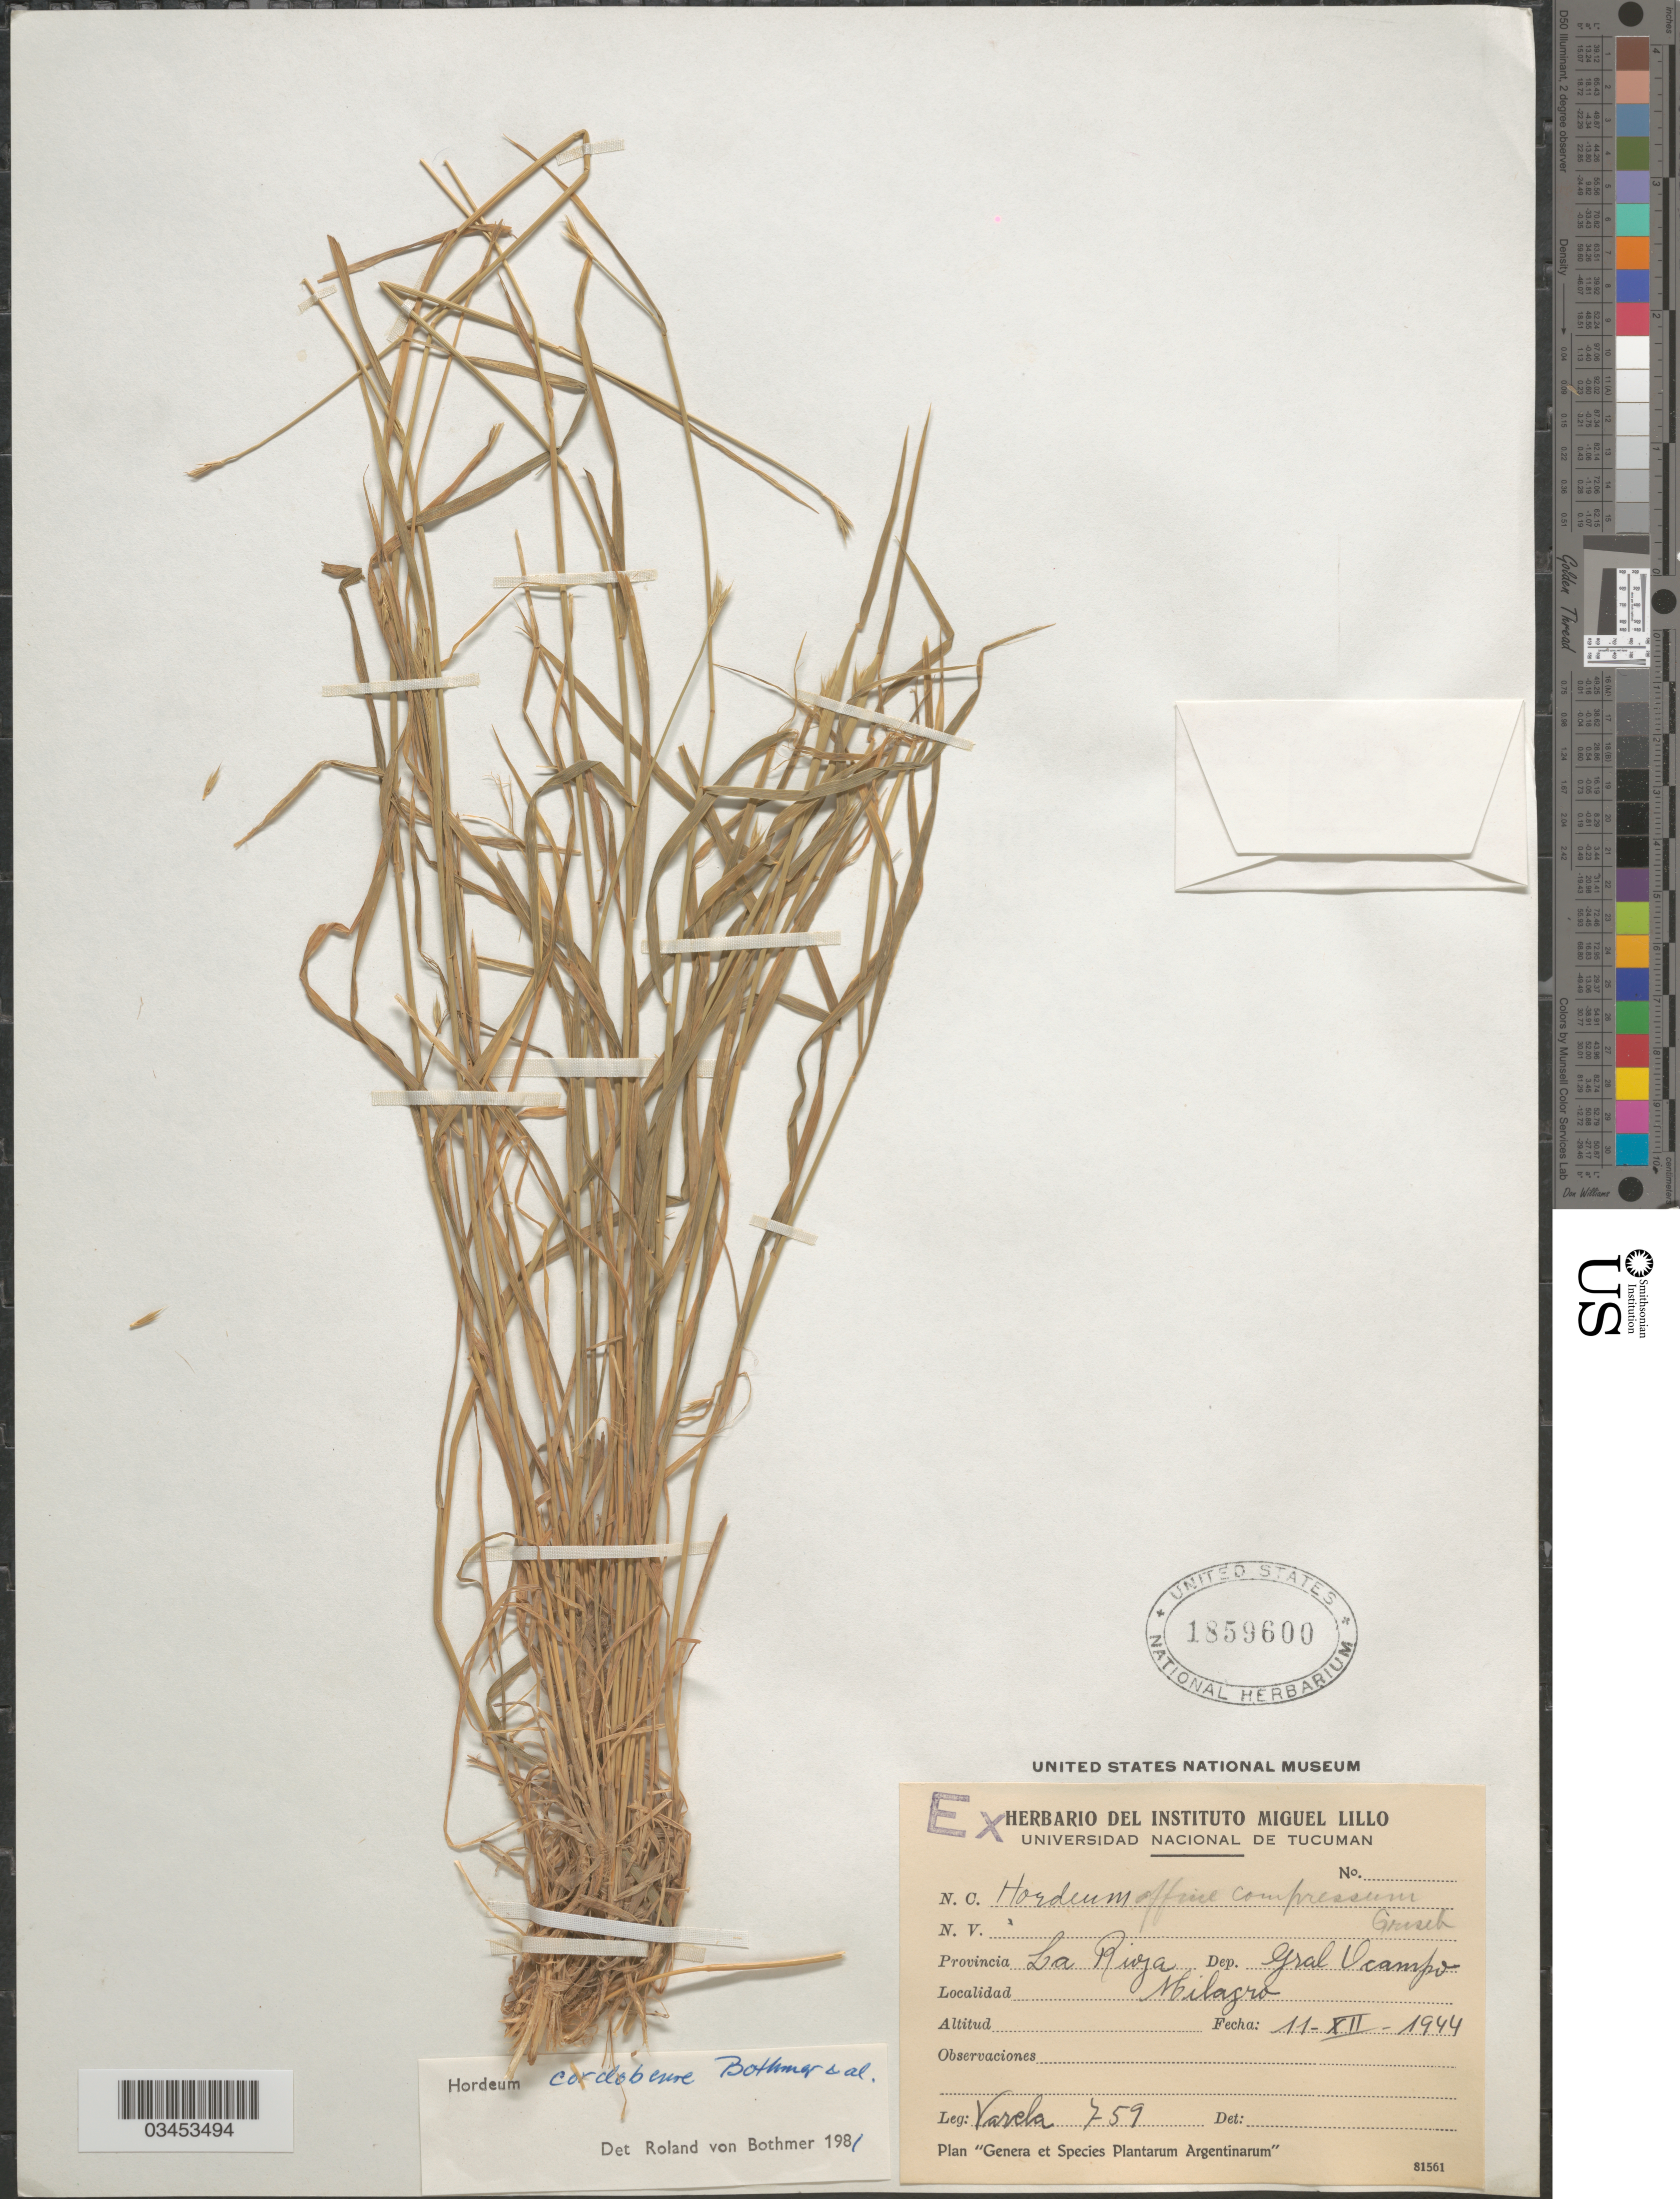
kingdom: Plantae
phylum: Tracheophyta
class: Liliopsida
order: Poales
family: Poaceae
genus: Hordeum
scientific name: Hordeum cordobense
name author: Bothmer et al.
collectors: -. Varela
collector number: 759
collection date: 1944-12-11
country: Argentina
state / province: La Rioja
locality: Dep. Gral Ocampo. Milagro.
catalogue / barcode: US 1859600